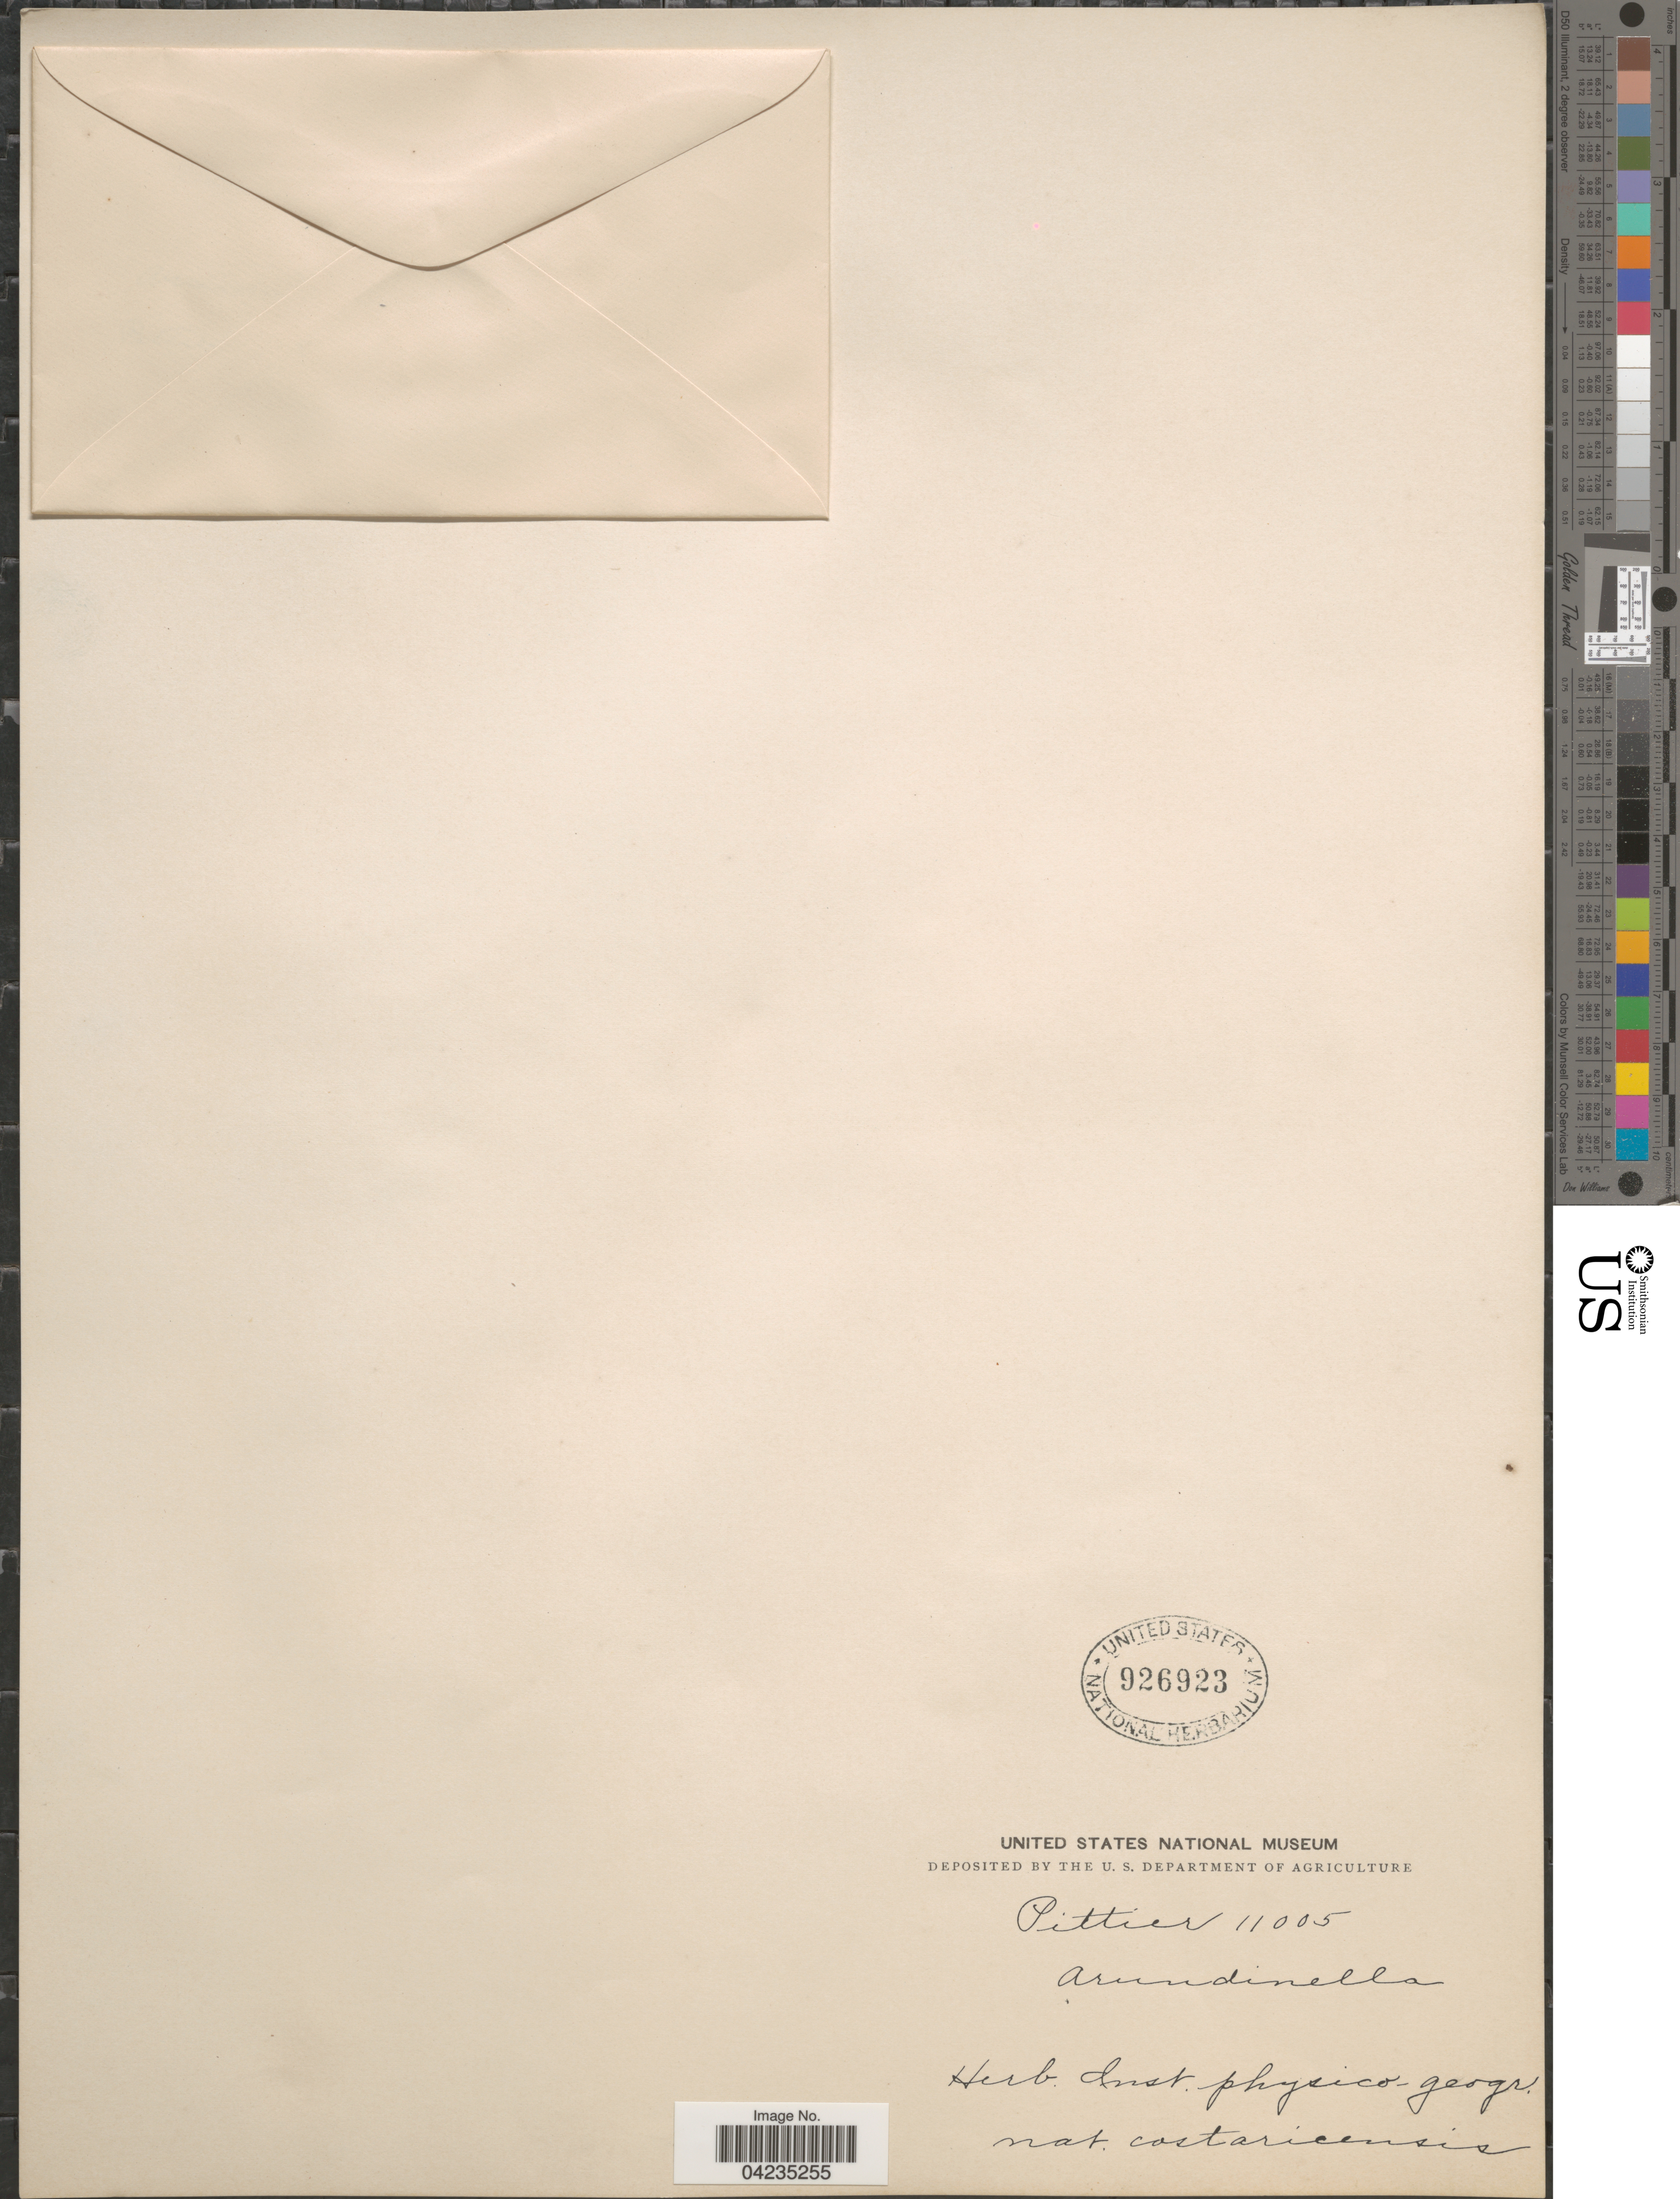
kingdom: Plantae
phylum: Tracheophyta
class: Liliopsida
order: Poales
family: Poaceae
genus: Arundinella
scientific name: Arundinella hispida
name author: (Humb. & Bonpl. ex Willd.) Kuntze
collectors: Pittier, --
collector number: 11005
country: Costa Rica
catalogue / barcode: US 926923